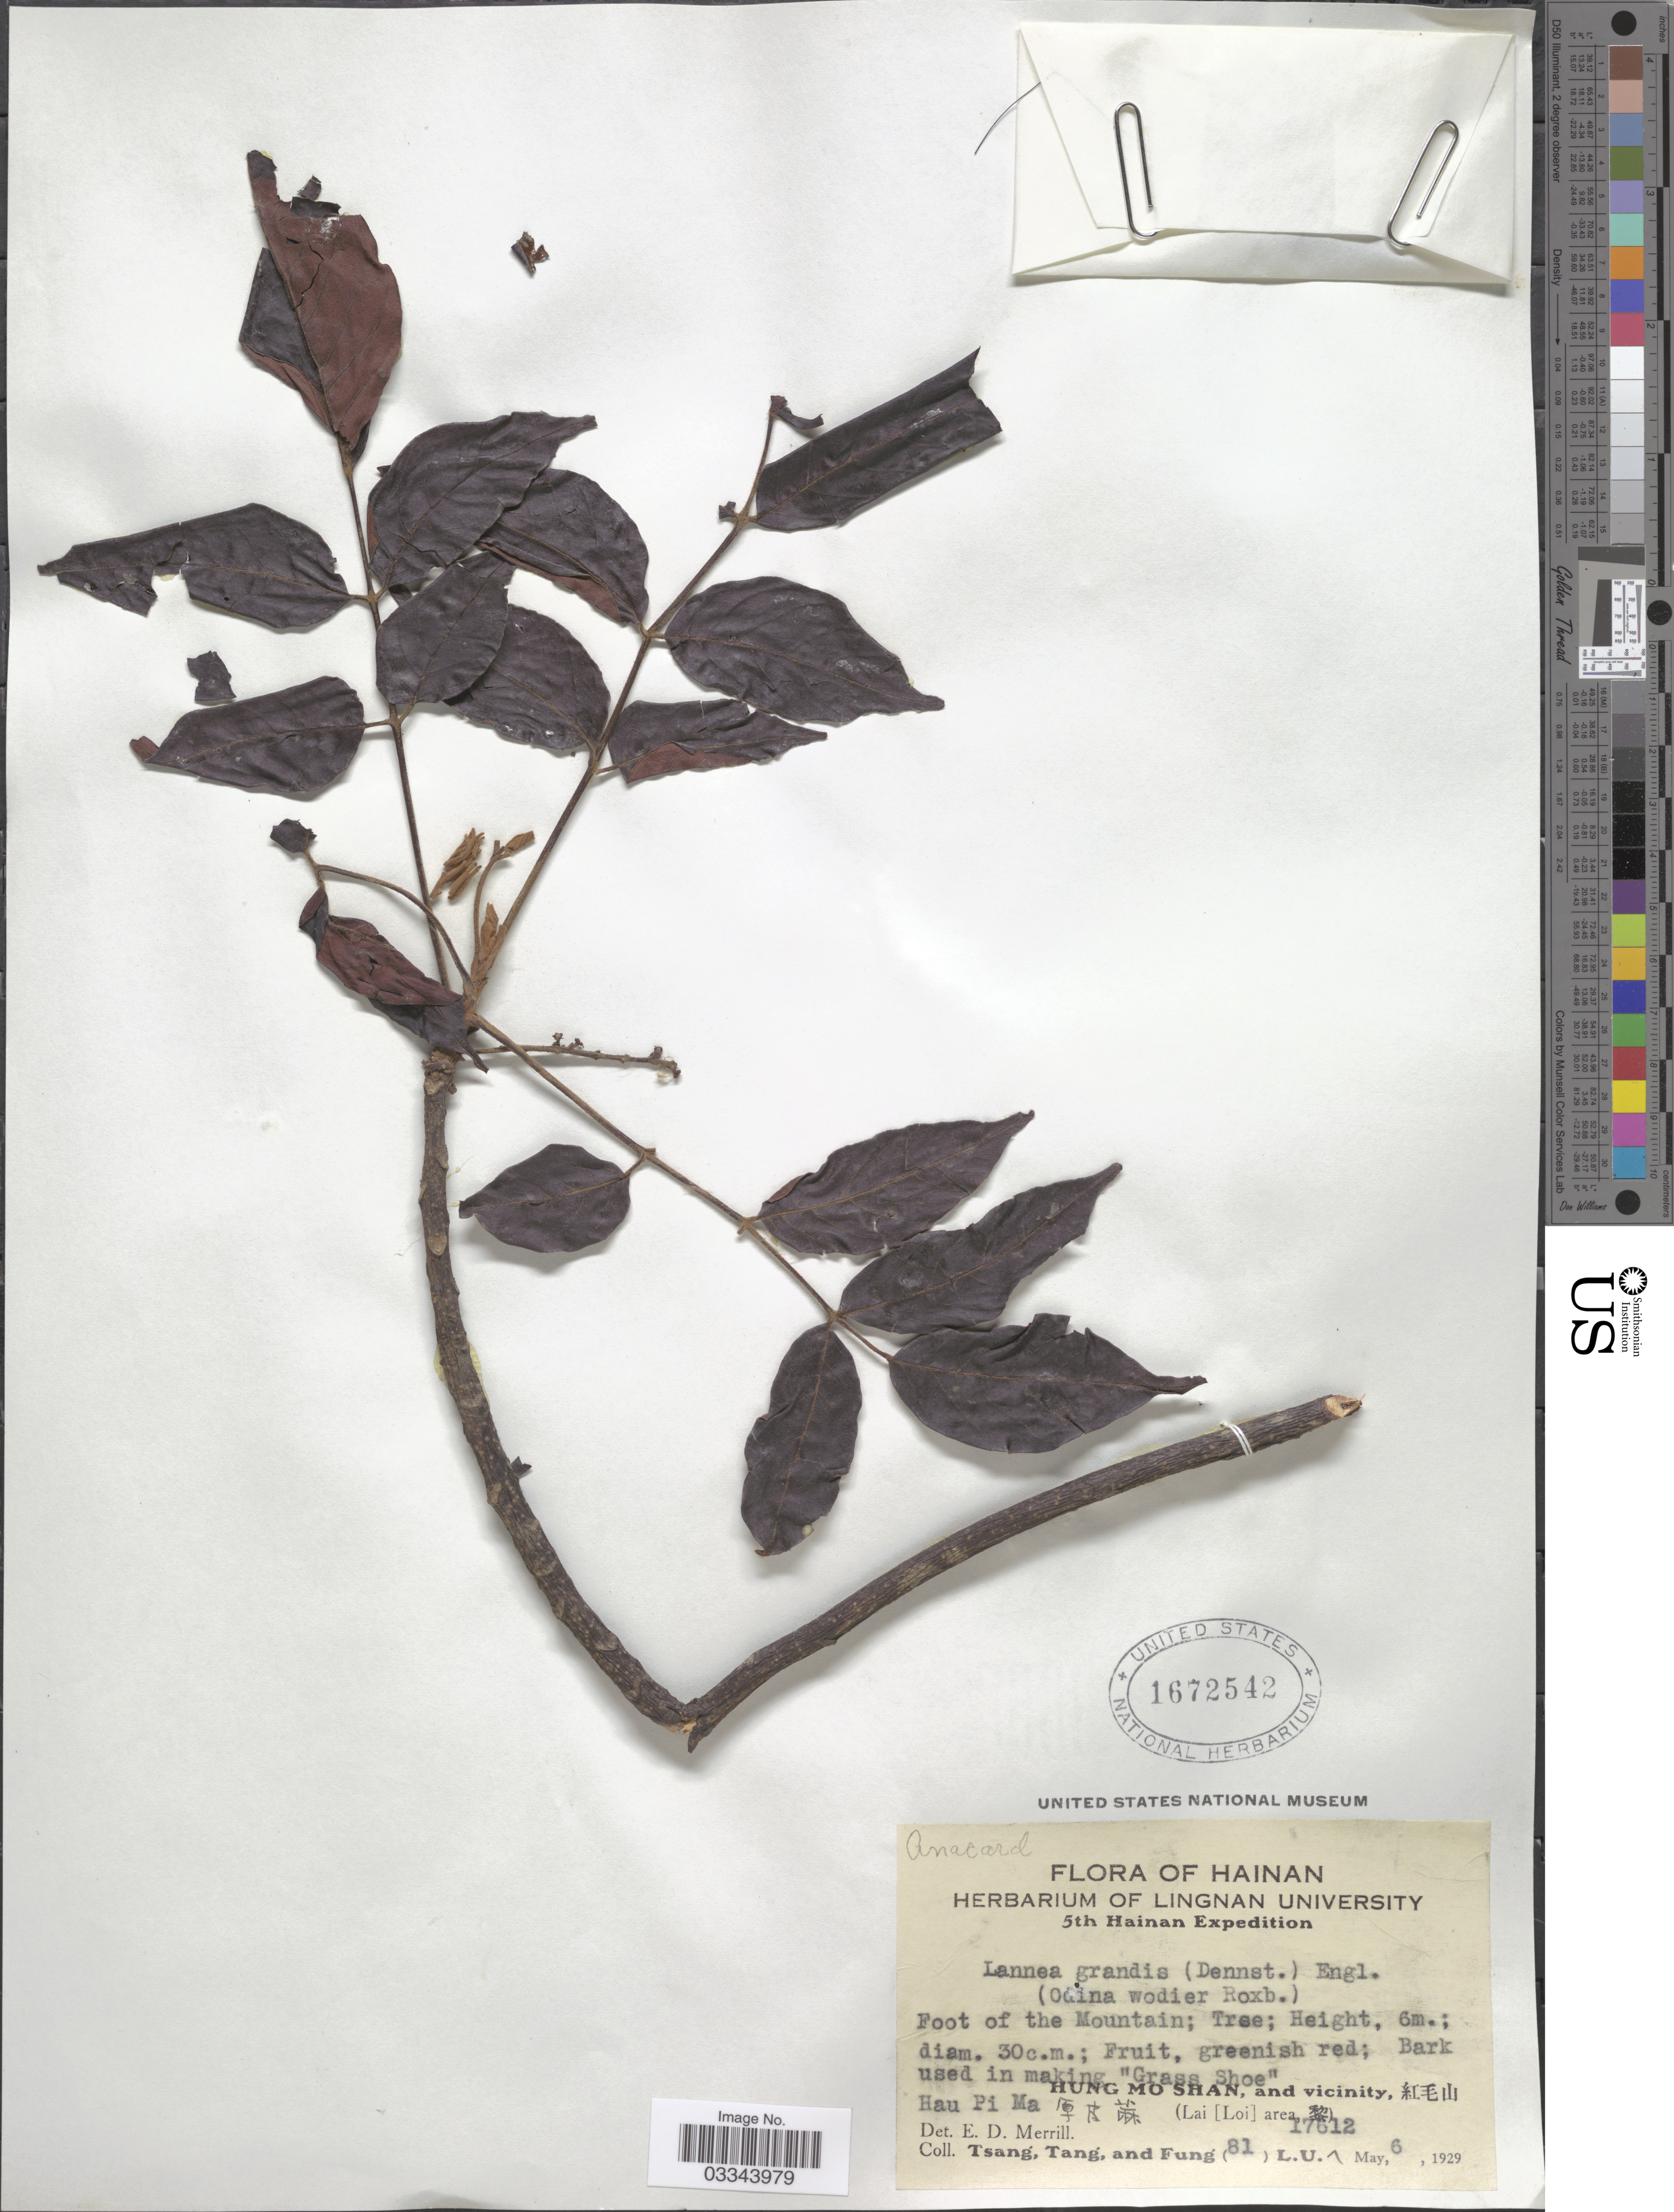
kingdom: Plantae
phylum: Tracheophyta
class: Magnoliopsida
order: Sapindales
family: Anacardiaceae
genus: Lannea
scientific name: Lannea grandis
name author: (Dennst.) Engl.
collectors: -- Tsang, -. Tang & Fung, --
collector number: (81)L.U.17612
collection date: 1929-05-06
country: China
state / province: Hainan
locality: HauiMa, Hung Mo Shan, and vicinity, (Lai[Loi] area.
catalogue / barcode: US 1672542